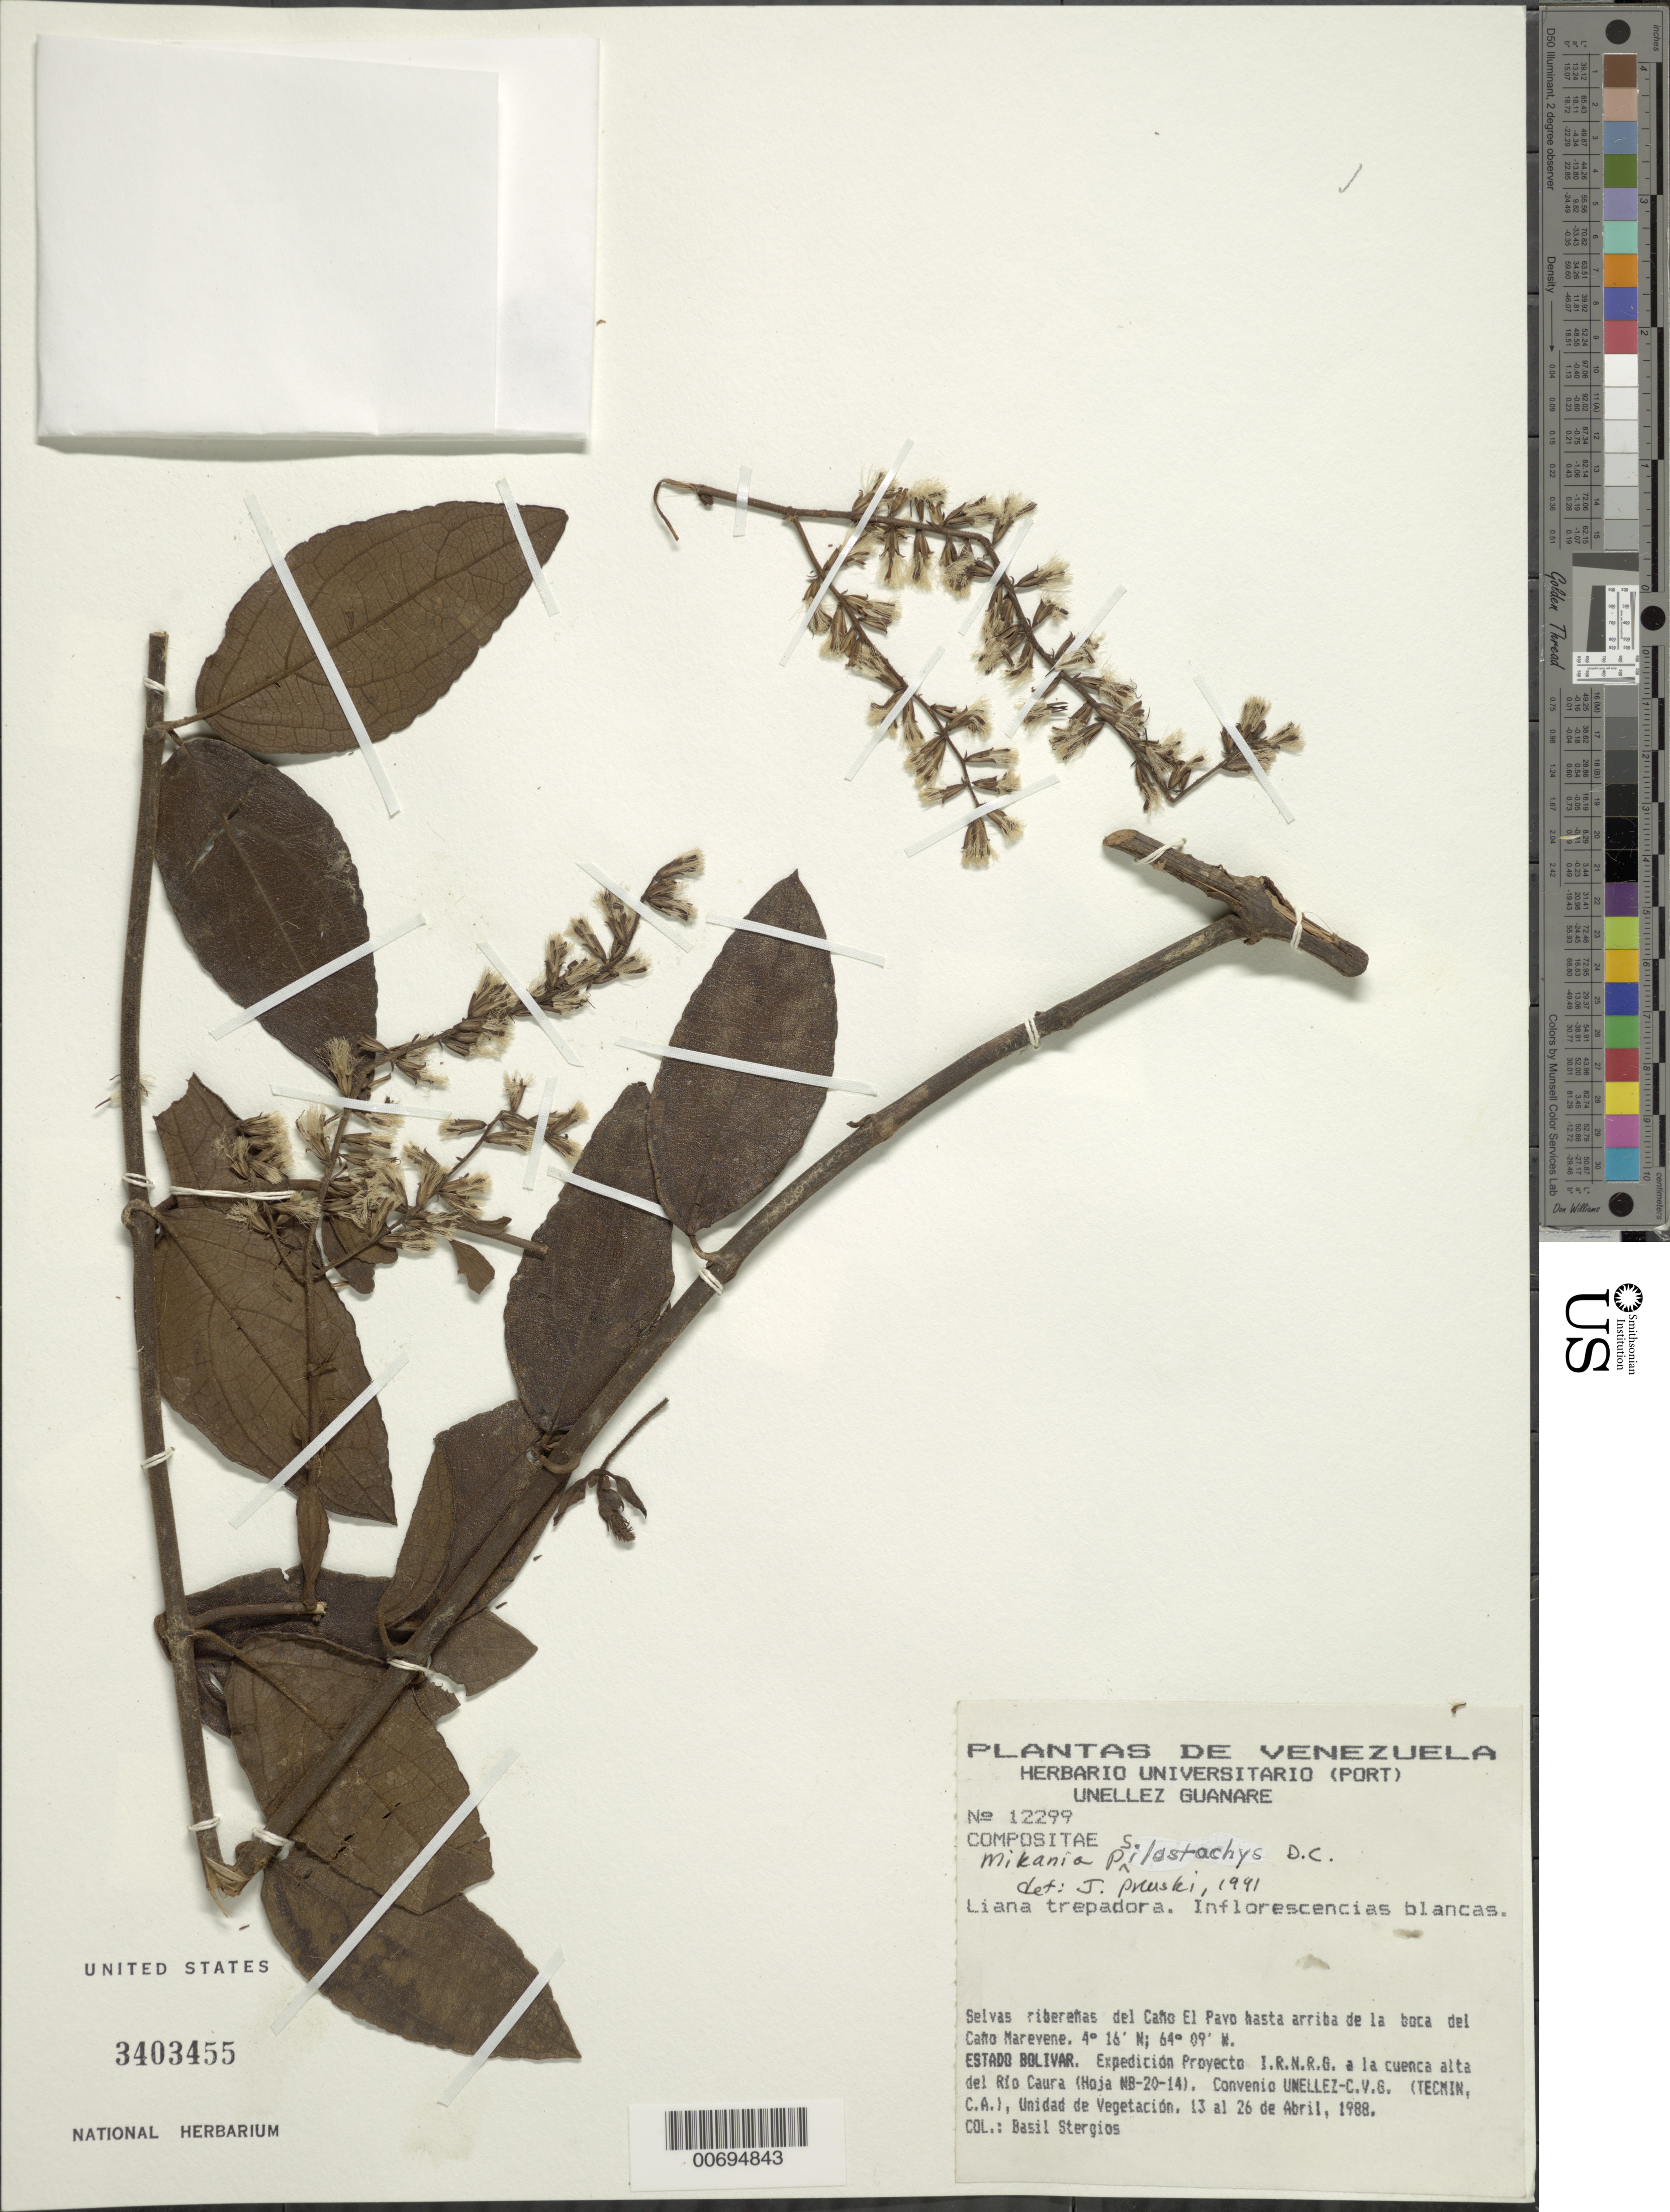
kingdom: Plantae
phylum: Tracheophyta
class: Magnoliopsida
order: Asterales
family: Asteraceae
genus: Mikania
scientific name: Mikania psilostachya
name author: DC.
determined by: Pruski, J. F.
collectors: B. G. Stergios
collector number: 12299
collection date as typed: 13-Apr-88 to 26-Apr-88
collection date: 1988-04-13/1988-04-26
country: Venezuela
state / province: Bolívar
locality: Río Caura, Caño El Pavo, boca del Caño Marevene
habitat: Selvas riberenas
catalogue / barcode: US 3403455